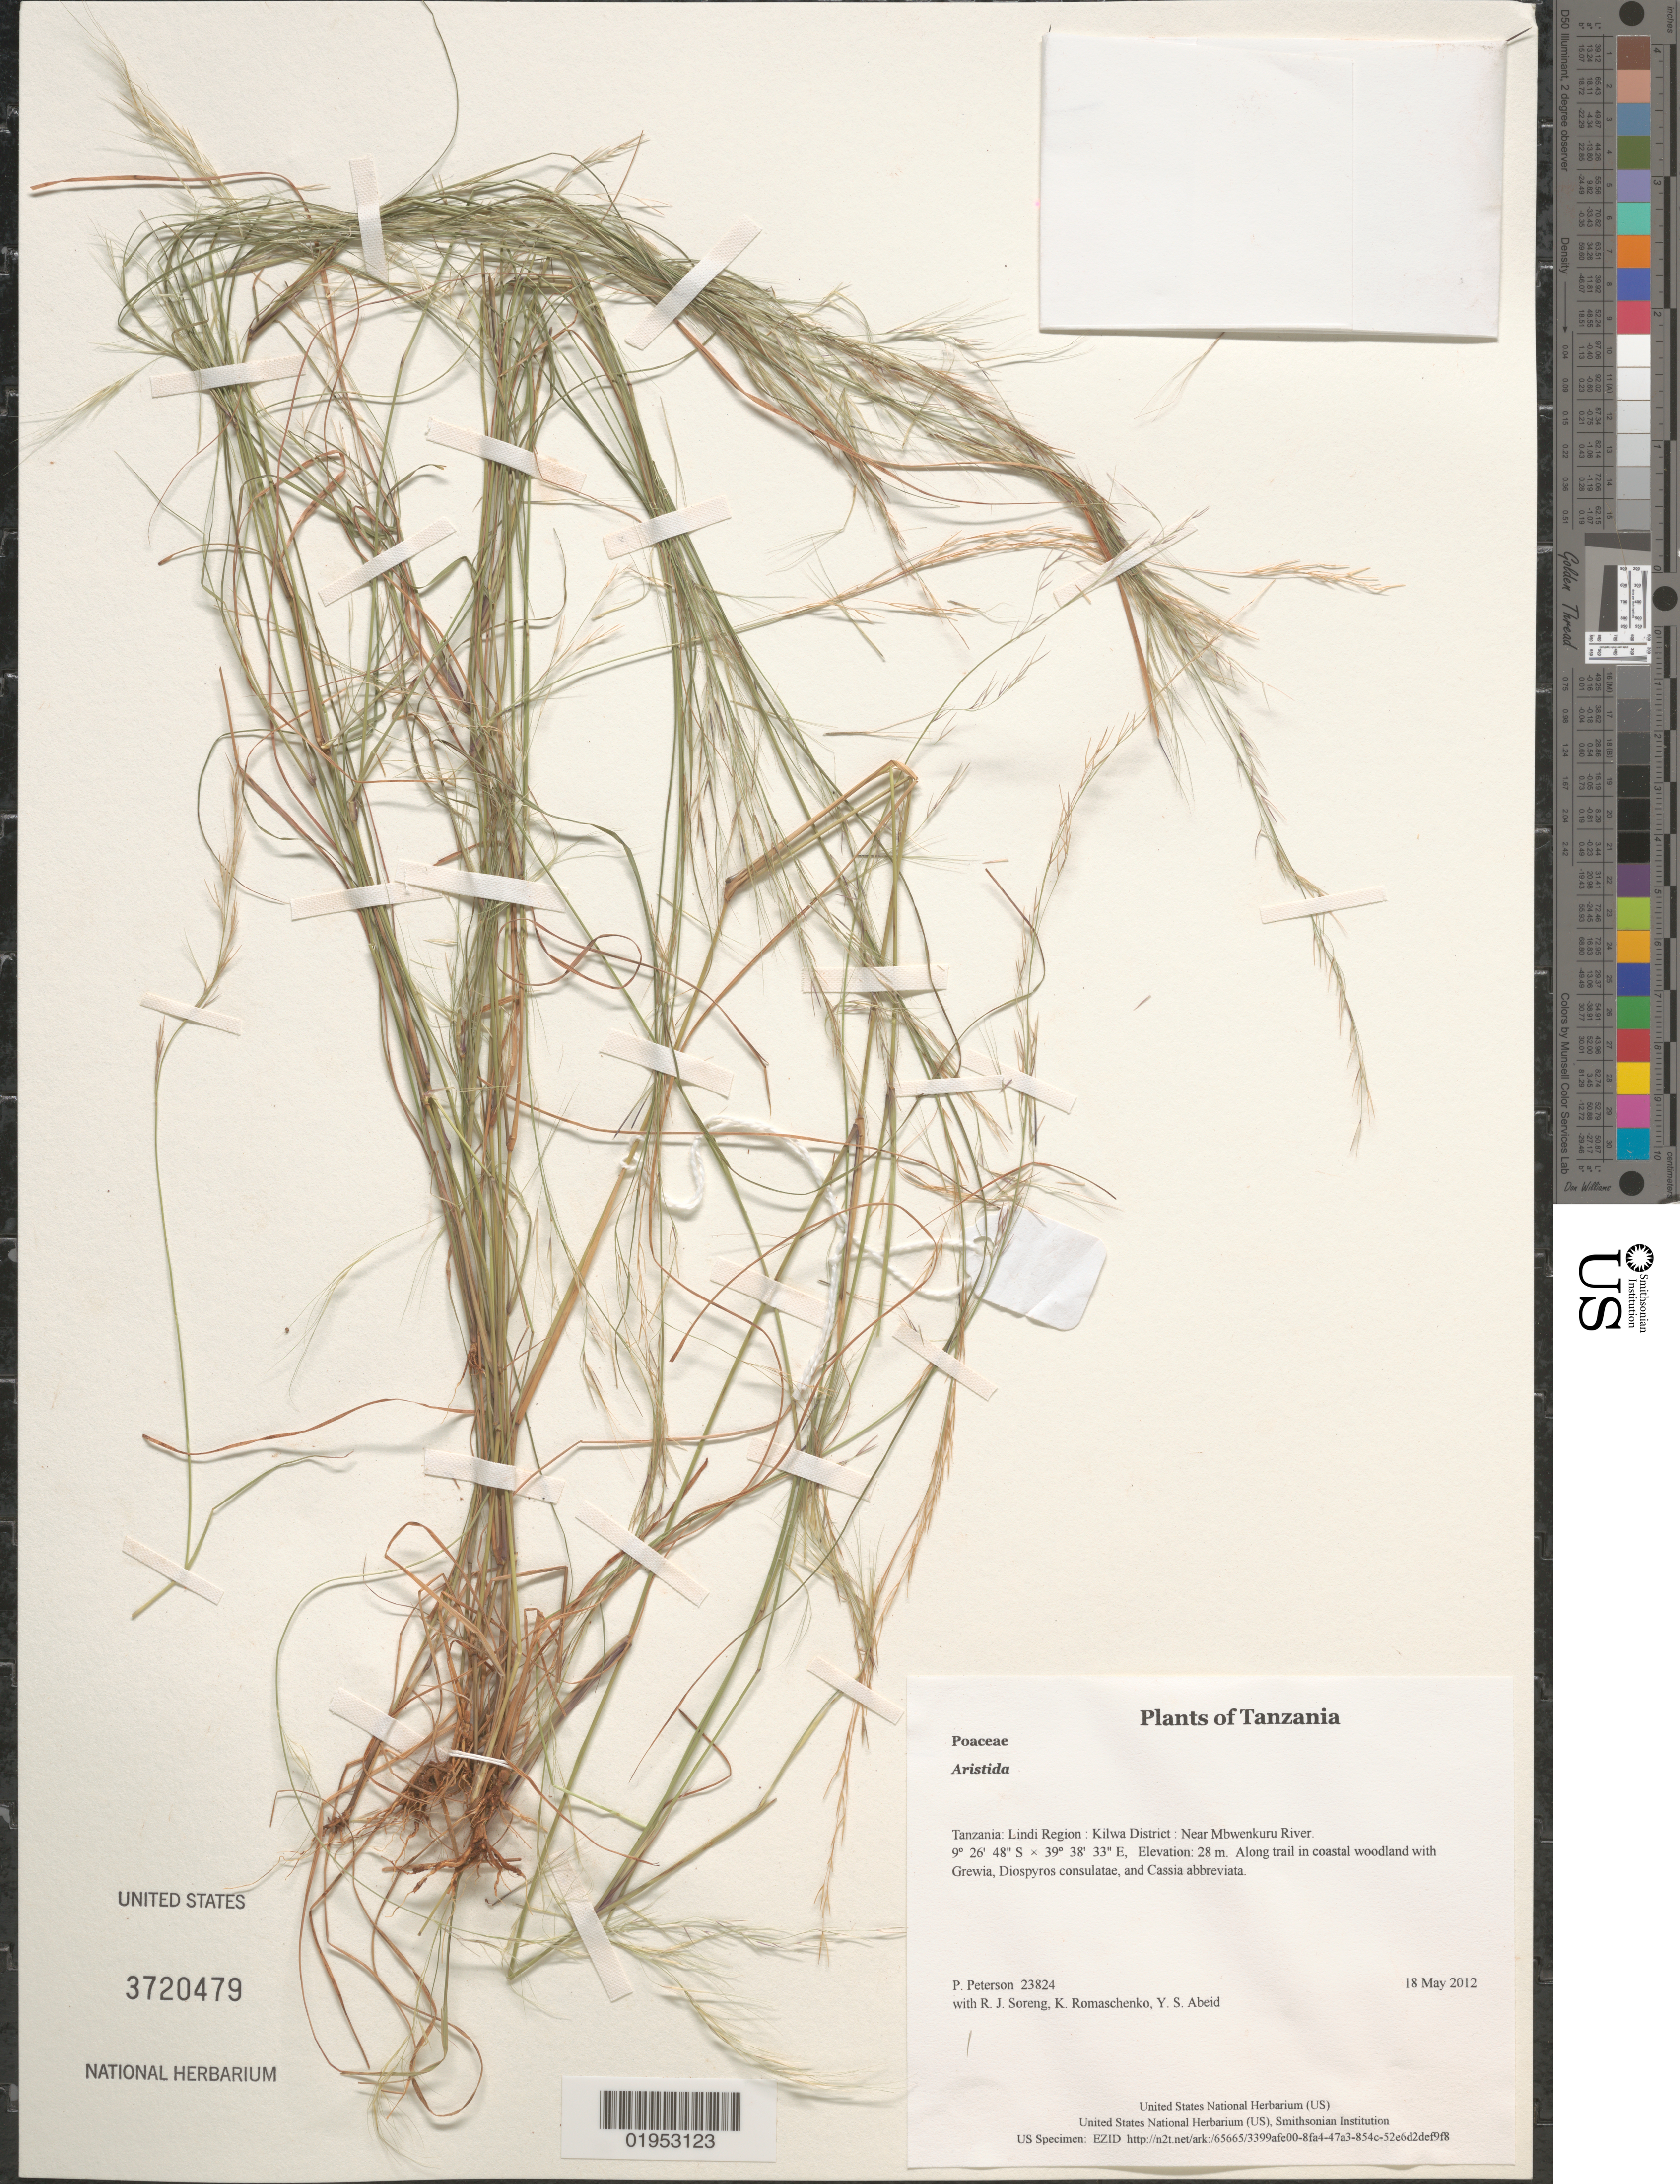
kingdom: Plantae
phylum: Tracheophyta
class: Liliopsida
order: Poales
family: Poaceae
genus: Aristida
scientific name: Aristida sp.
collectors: P. M. Peterson, R. J. Soreng, K. Romaschenko & Y. Abeid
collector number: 23824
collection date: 2012-05-18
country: Tanzania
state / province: Lindi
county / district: Kilwa District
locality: Near Mbwenkuru River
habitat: Along trail in coastal woodland with Grewia, Diospyros consulatae, and Cassia abbreviata.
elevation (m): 28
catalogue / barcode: US 3720479